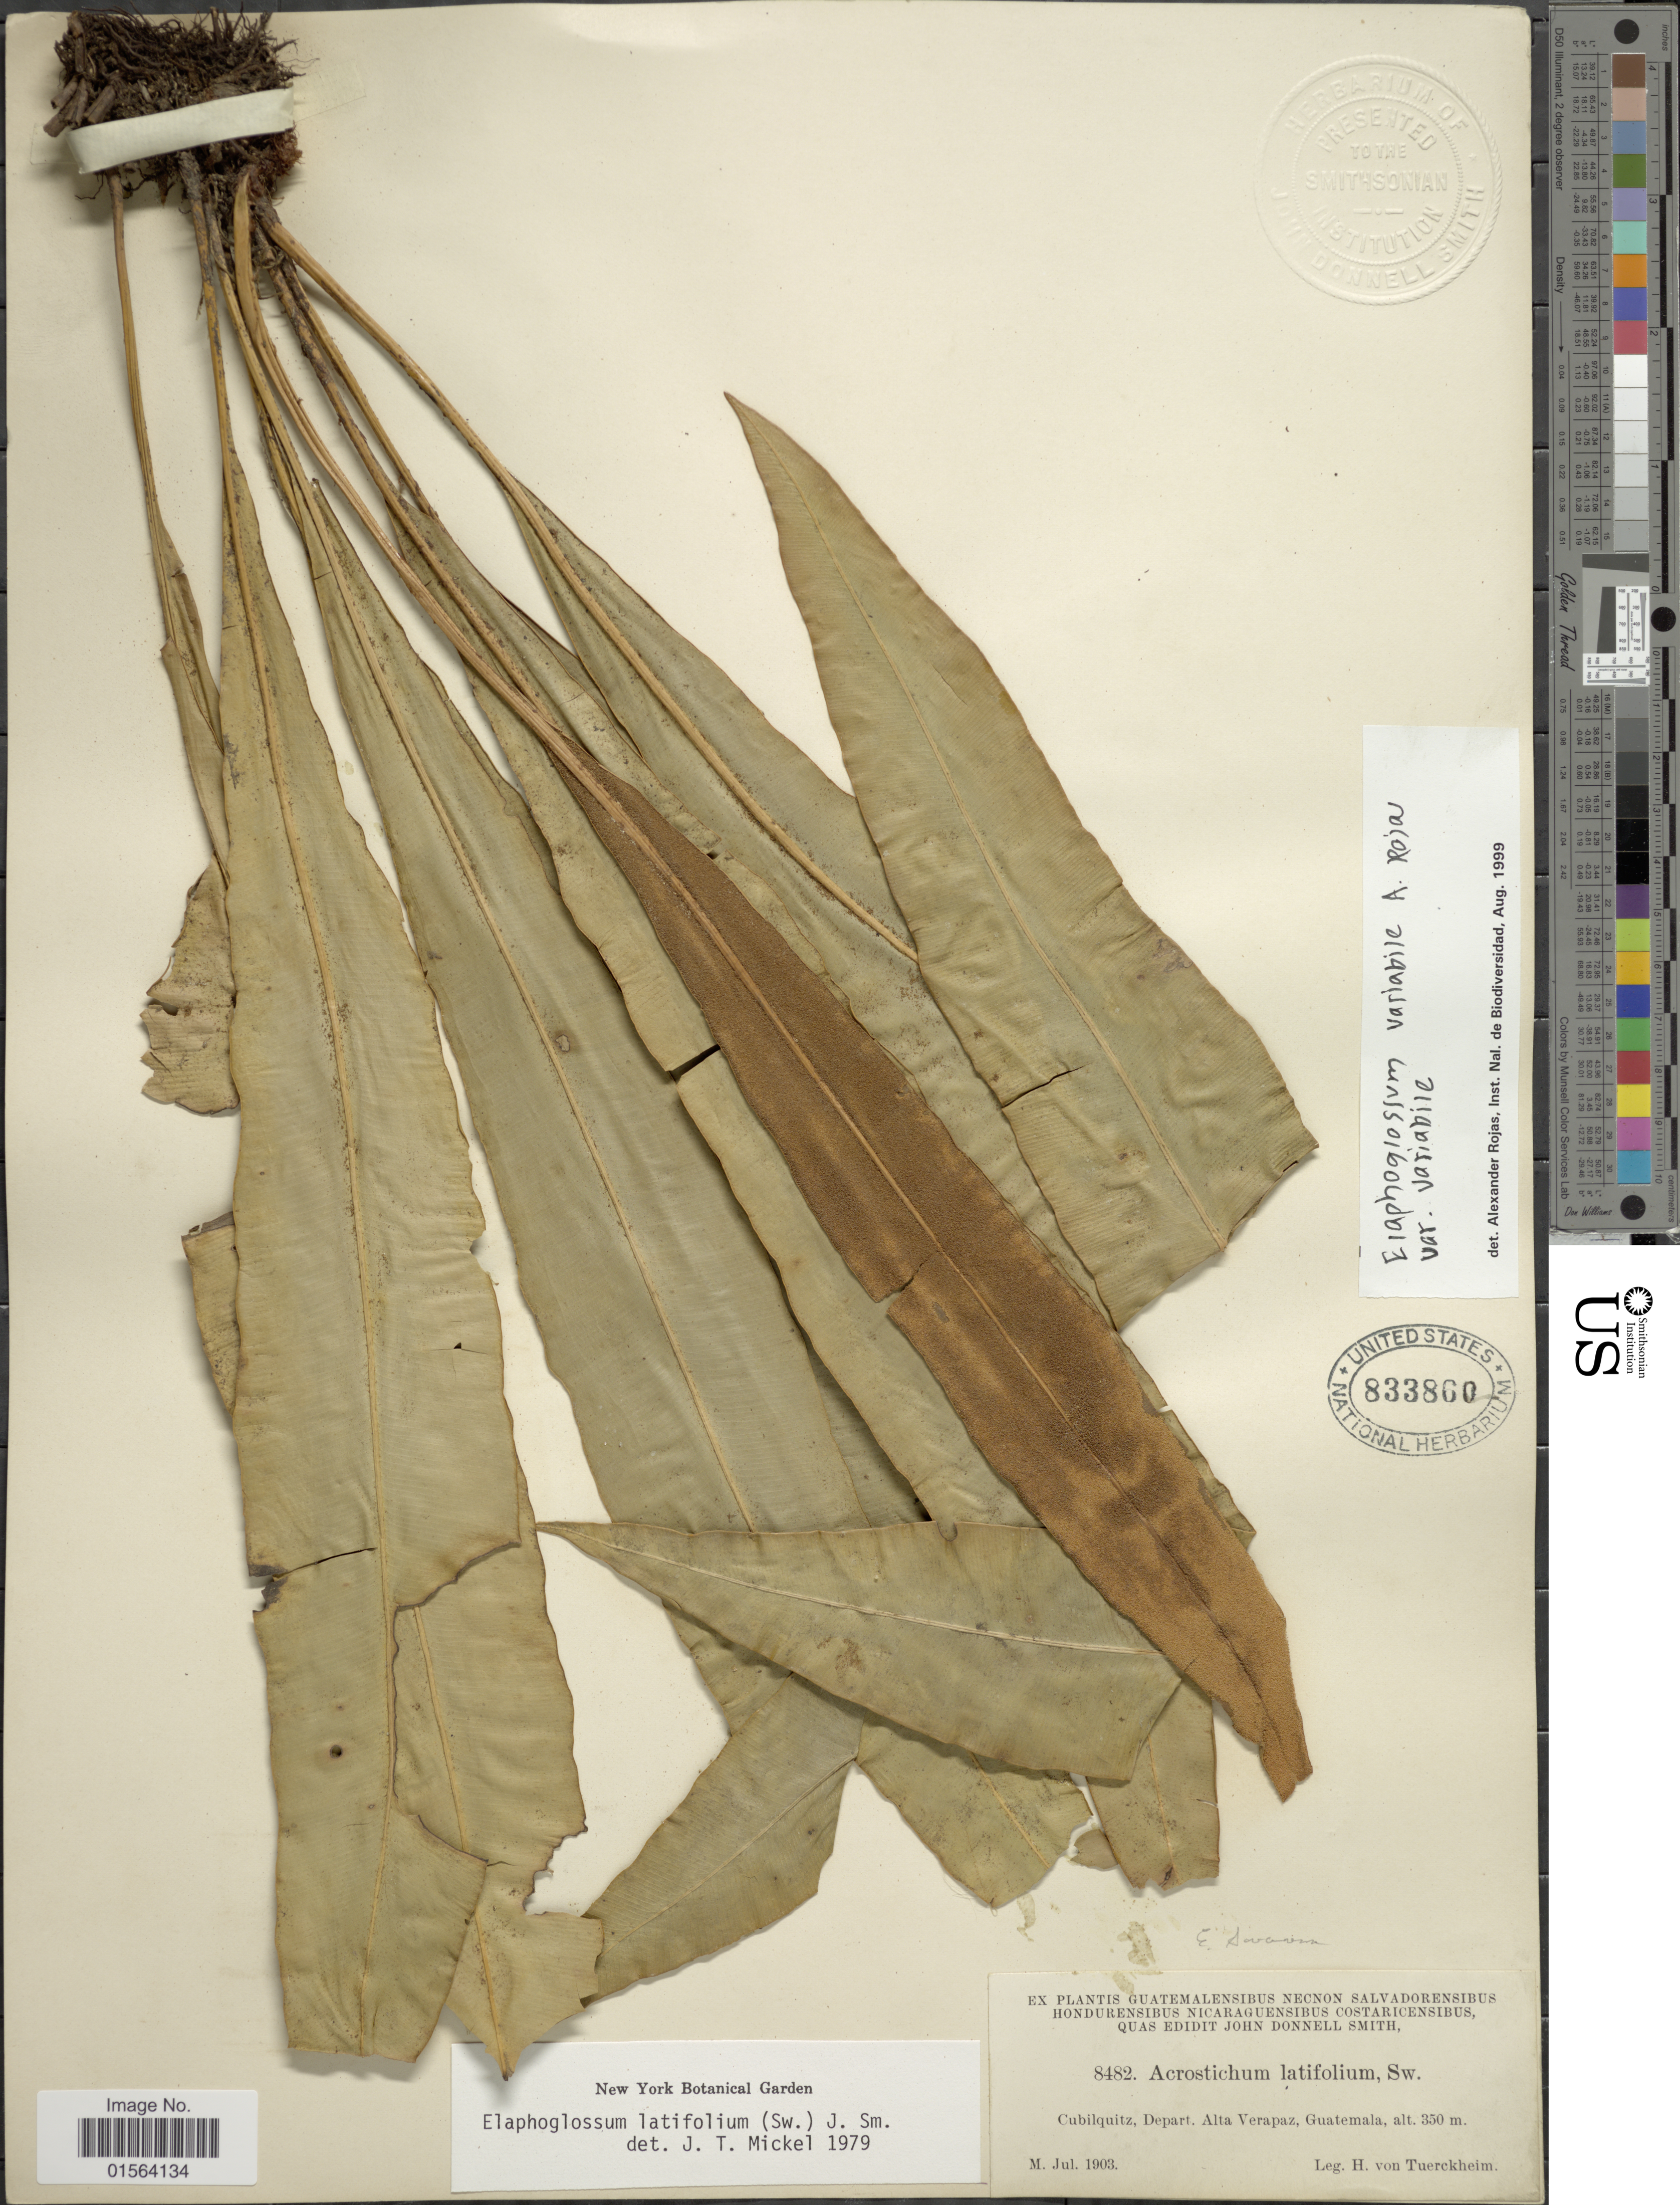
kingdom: Plantae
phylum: Tracheophyta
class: Polypodiopsida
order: Polypodiales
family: Dryopteridaceae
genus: Elaphoglossum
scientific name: Elaphoglossum latifolium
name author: (Sw.) J. Sm.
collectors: H. von Türckheim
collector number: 8482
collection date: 1903-07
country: Guatemala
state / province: Alta Verapaz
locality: Cubilquitz, Depart. Alta Verapaz, Guatemala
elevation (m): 350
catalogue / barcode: US 833860